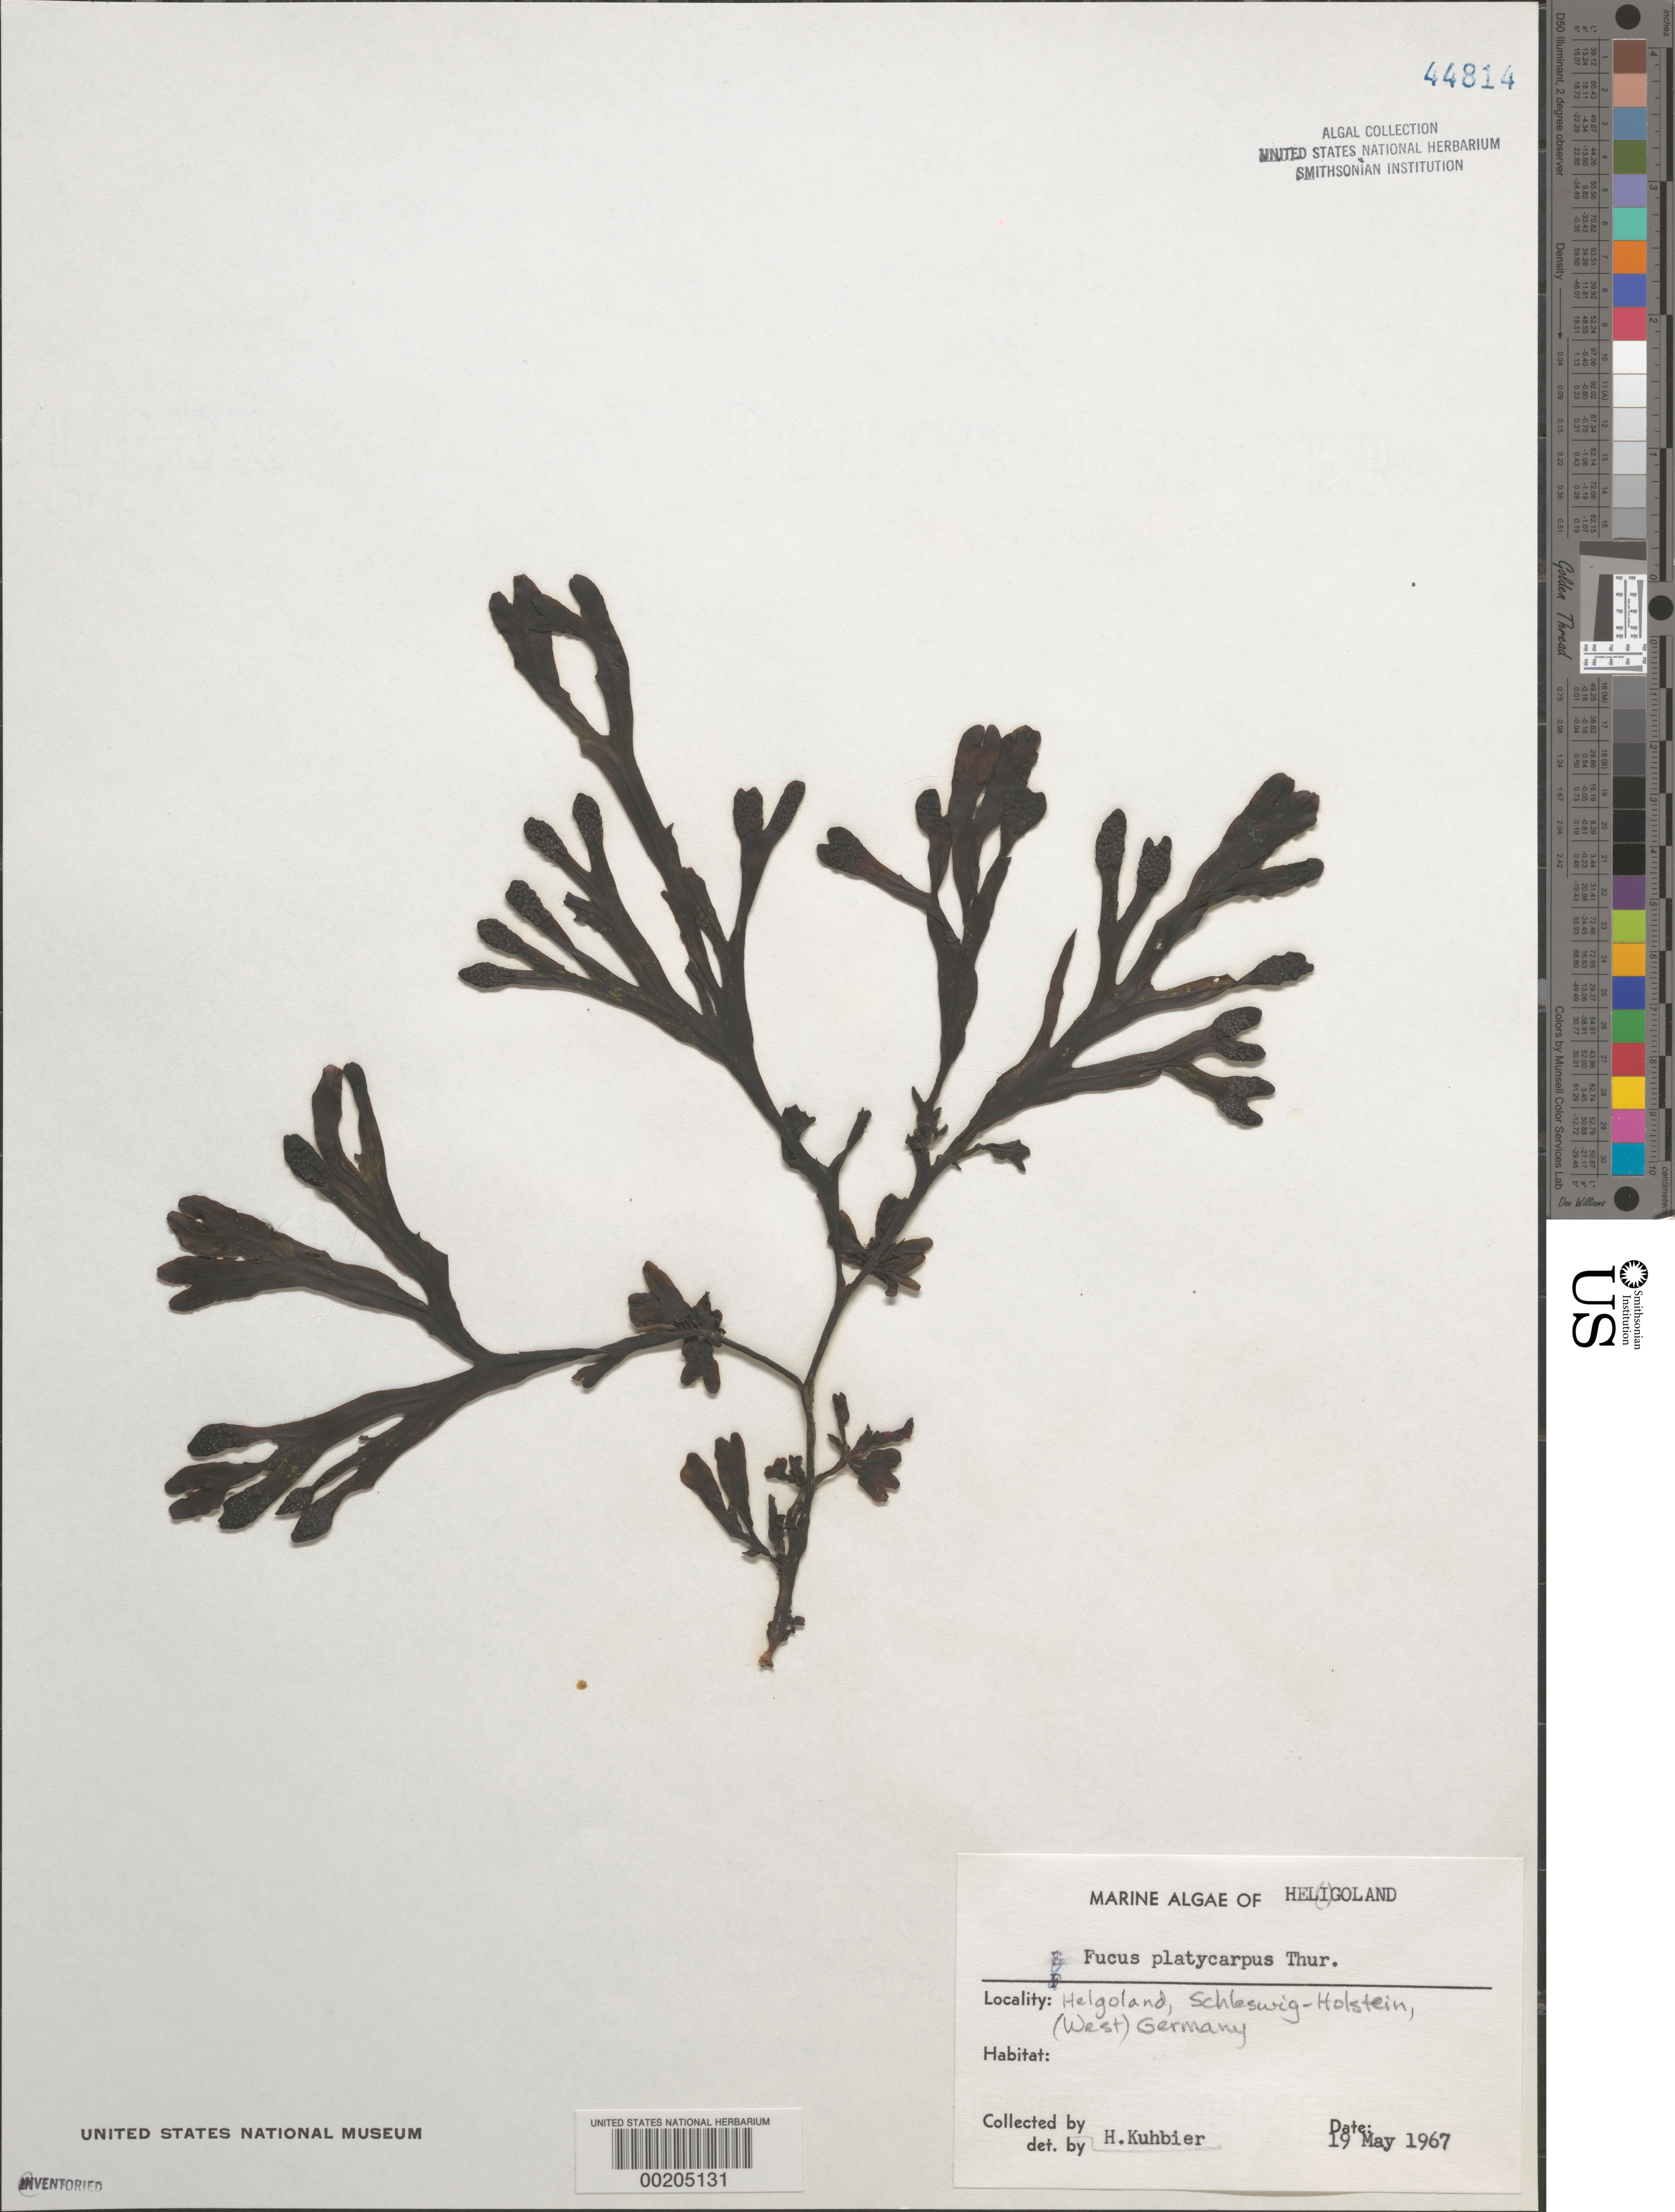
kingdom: Chromista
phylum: Ochrophyta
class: Phaeophyceae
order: Fucales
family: Fucaceae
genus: Fucus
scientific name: Fucus macroguiryi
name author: Almeida et al.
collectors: H. Kuhbier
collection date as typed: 19 May 1967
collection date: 1967-05-19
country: Germany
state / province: Schleswig-Holstein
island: Helgoland (Heligoland)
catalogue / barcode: US 44814